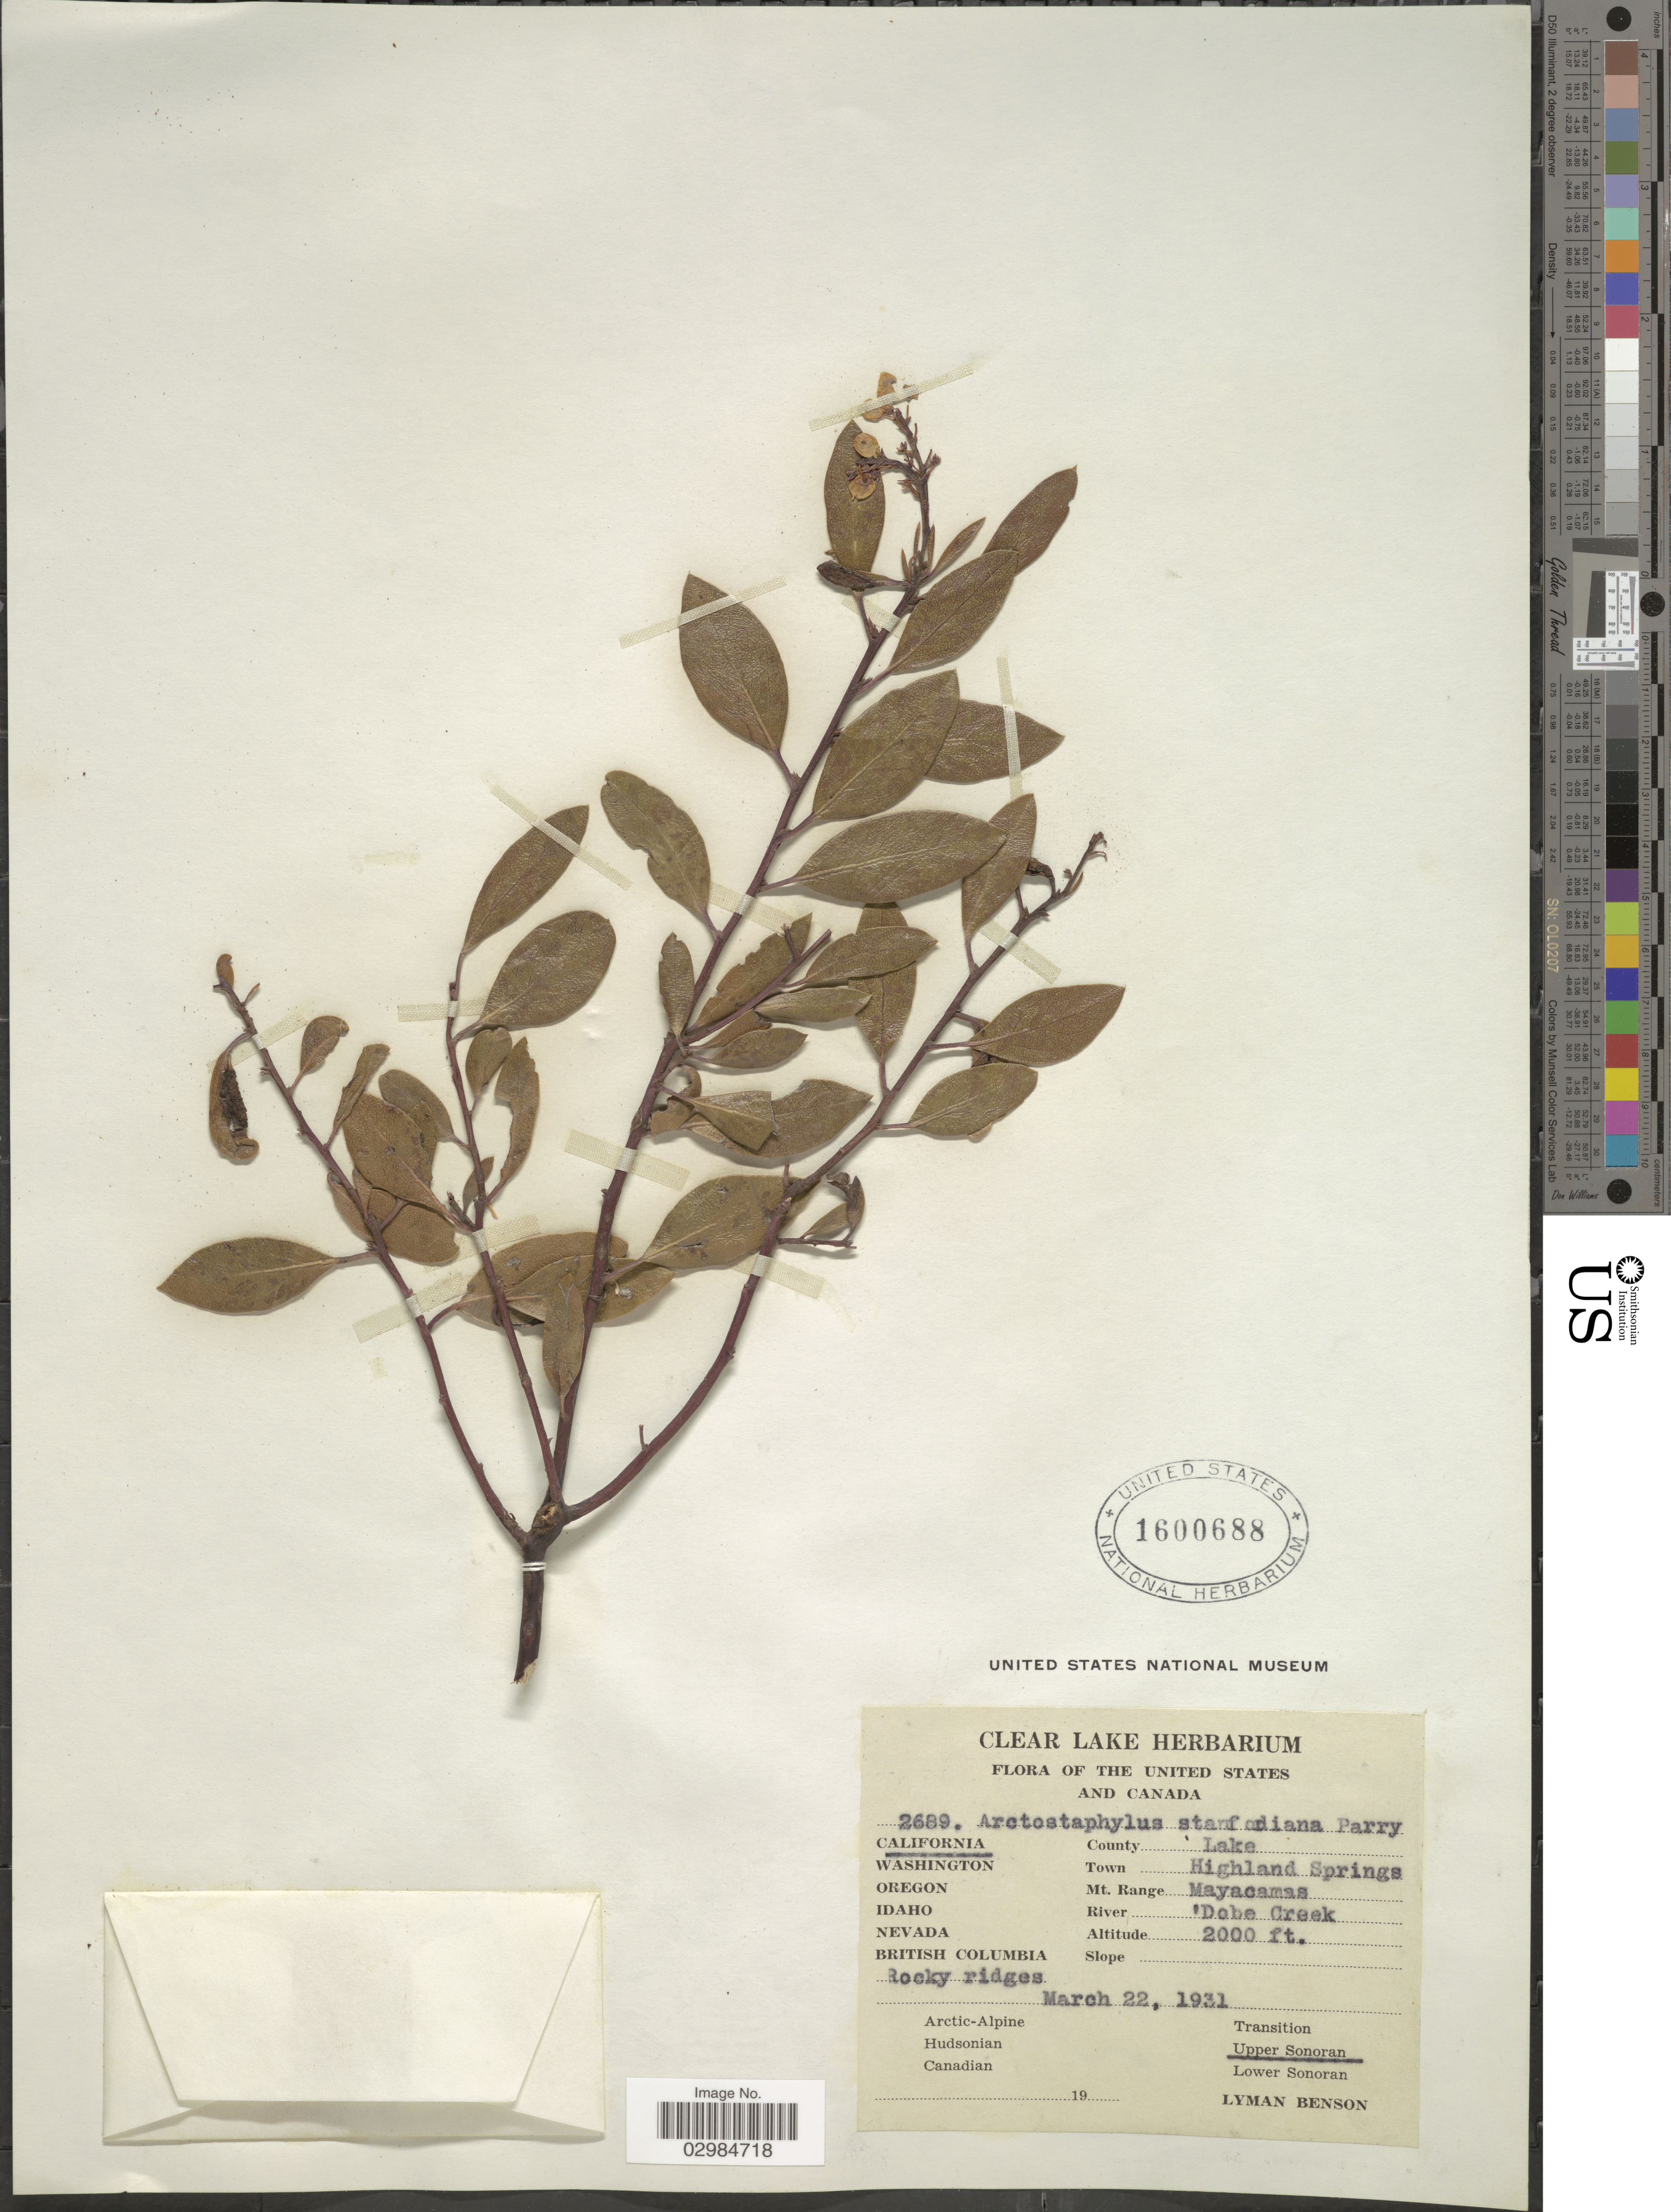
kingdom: Plantae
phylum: Tracheophyta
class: Magnoliopsida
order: Ericales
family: Ericaceae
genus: Arctostaphylos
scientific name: Arctostaphylos stanfordiana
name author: Parry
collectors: L. D. Benson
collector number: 2689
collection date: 1931-03-22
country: United States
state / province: California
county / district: Lake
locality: County Lake. Highland Springs. Mayacamas. 'Dobe Creek.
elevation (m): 610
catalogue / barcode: US 1600688